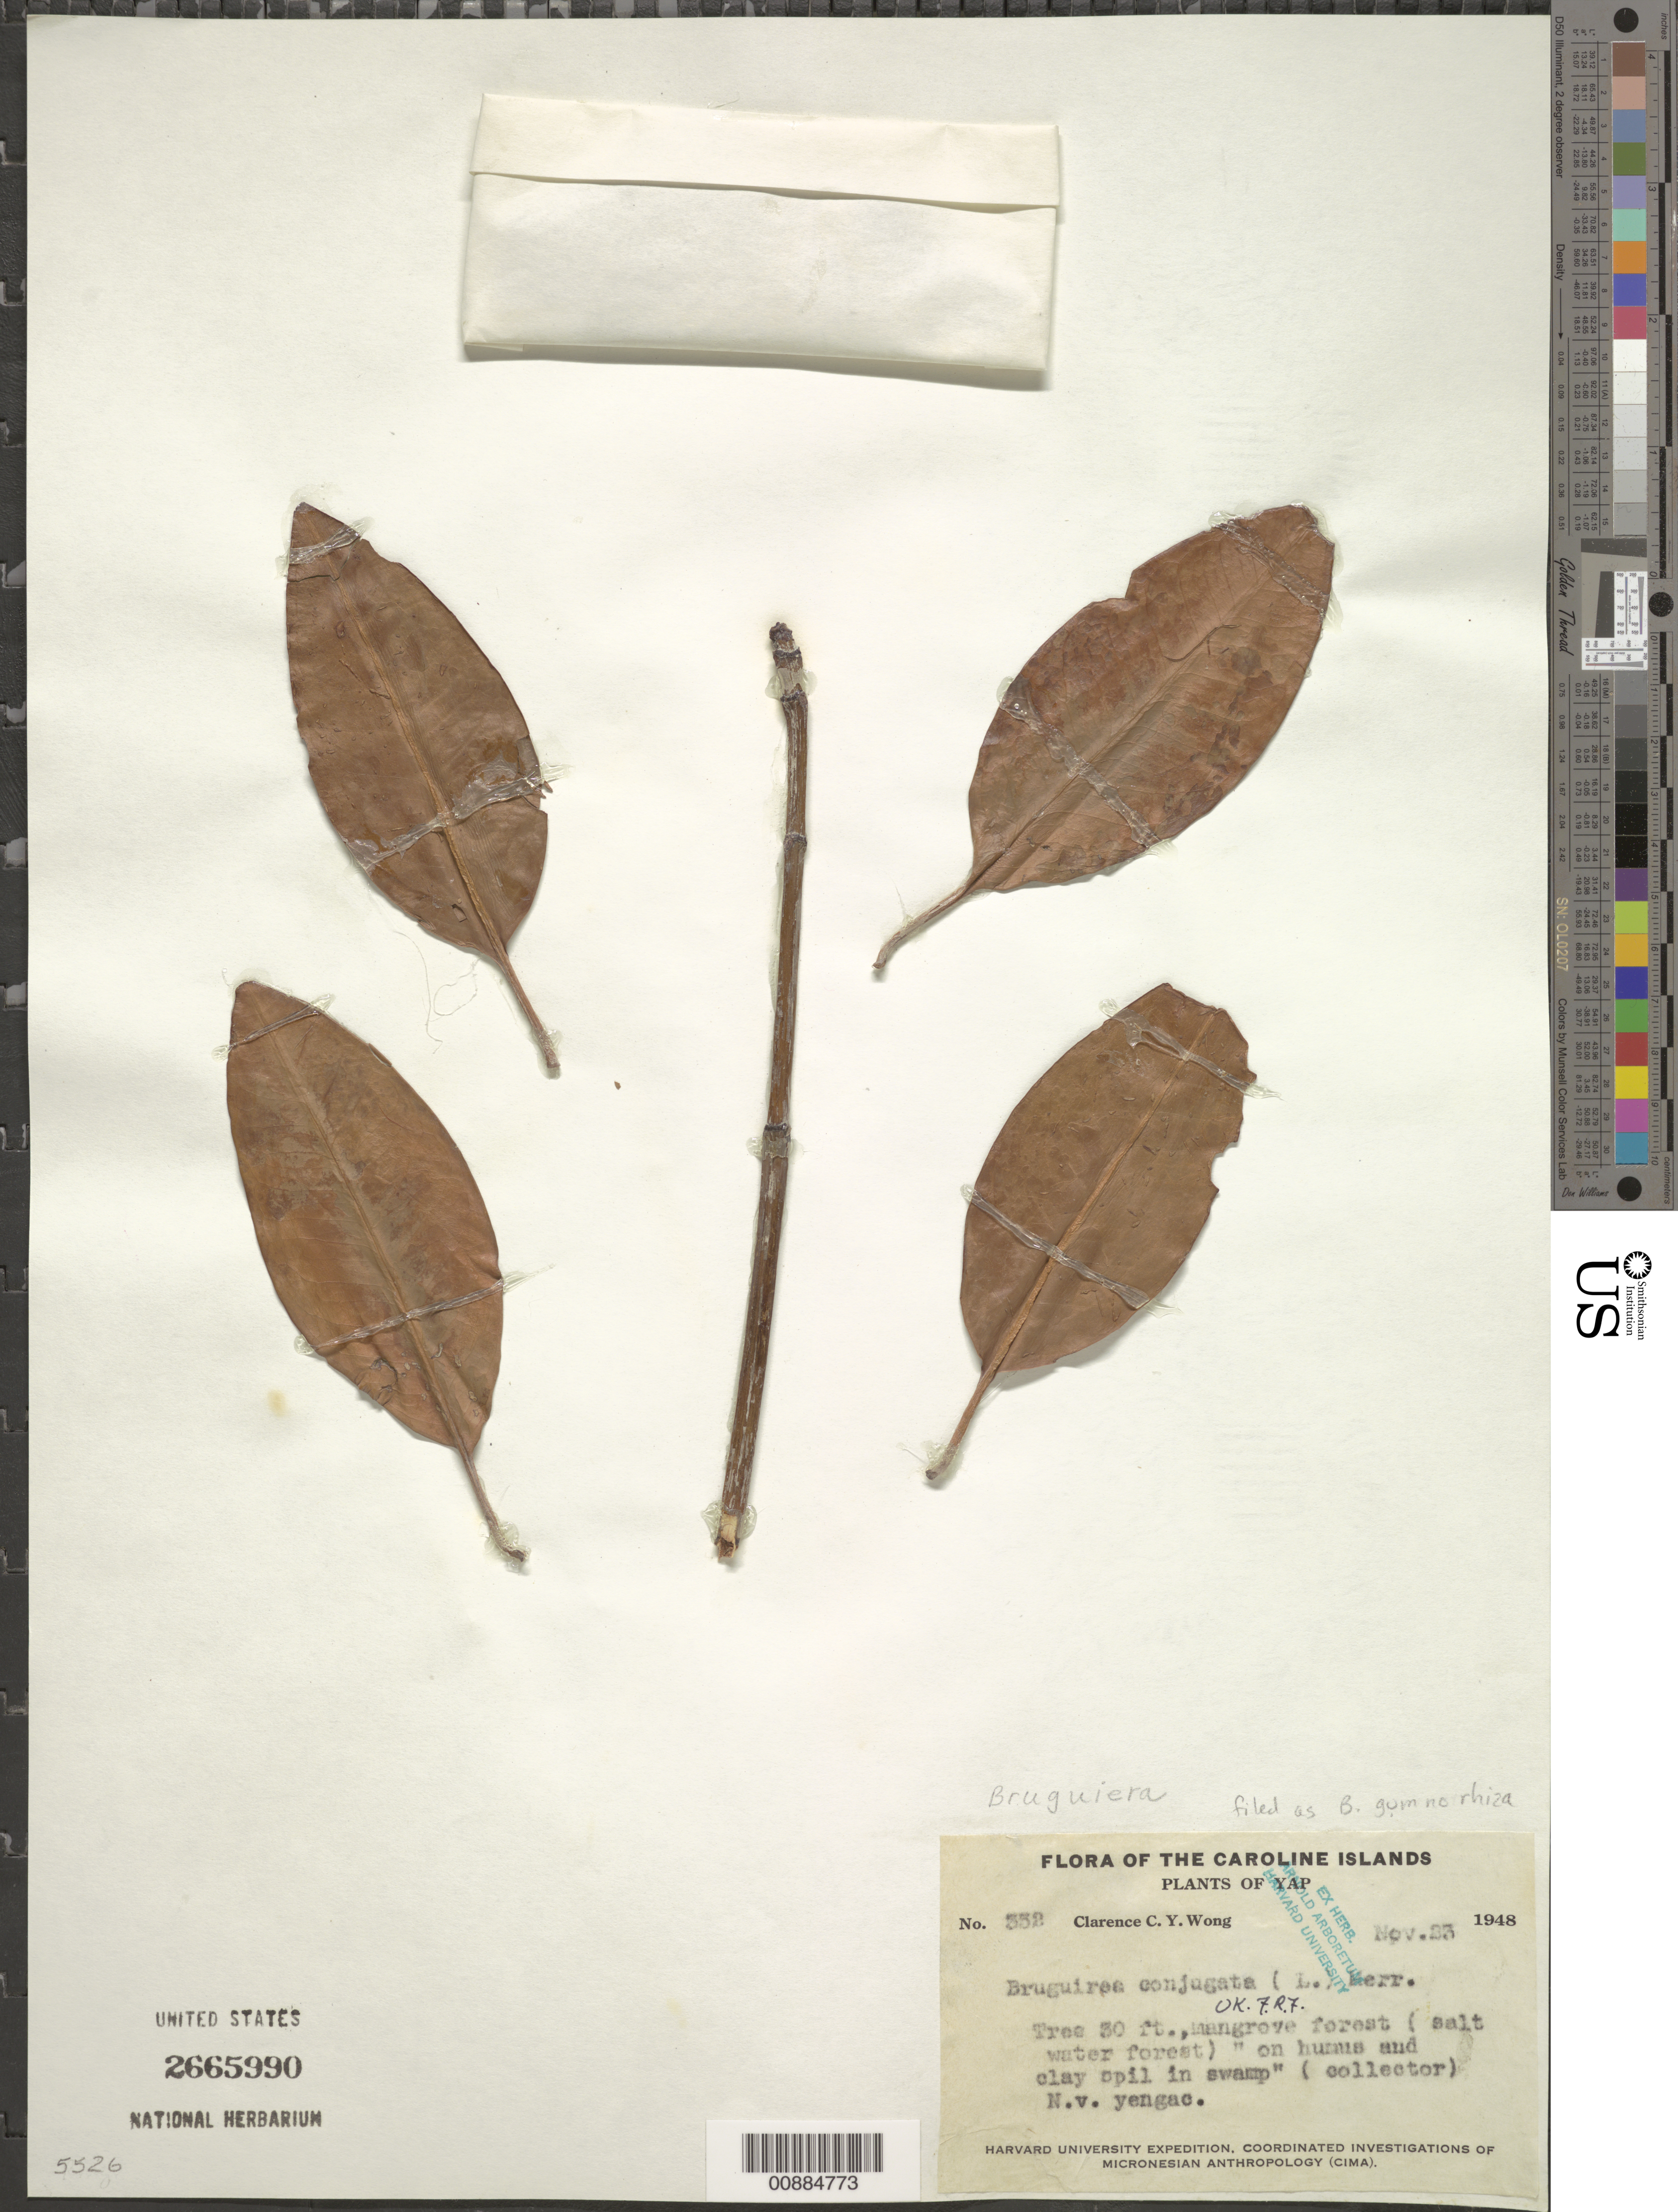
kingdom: Plantae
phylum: Tracheophyta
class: Magnoliopsida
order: Malpighiales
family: Rhizophoraceae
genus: Bruguiera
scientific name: Bruguiera gymnorhiza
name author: (L.) Savigny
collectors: C. Wong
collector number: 552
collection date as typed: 23 Nov 1948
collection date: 1948-11-23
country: Micronesia, Federated States of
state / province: Yap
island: Yap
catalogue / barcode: US 2665990